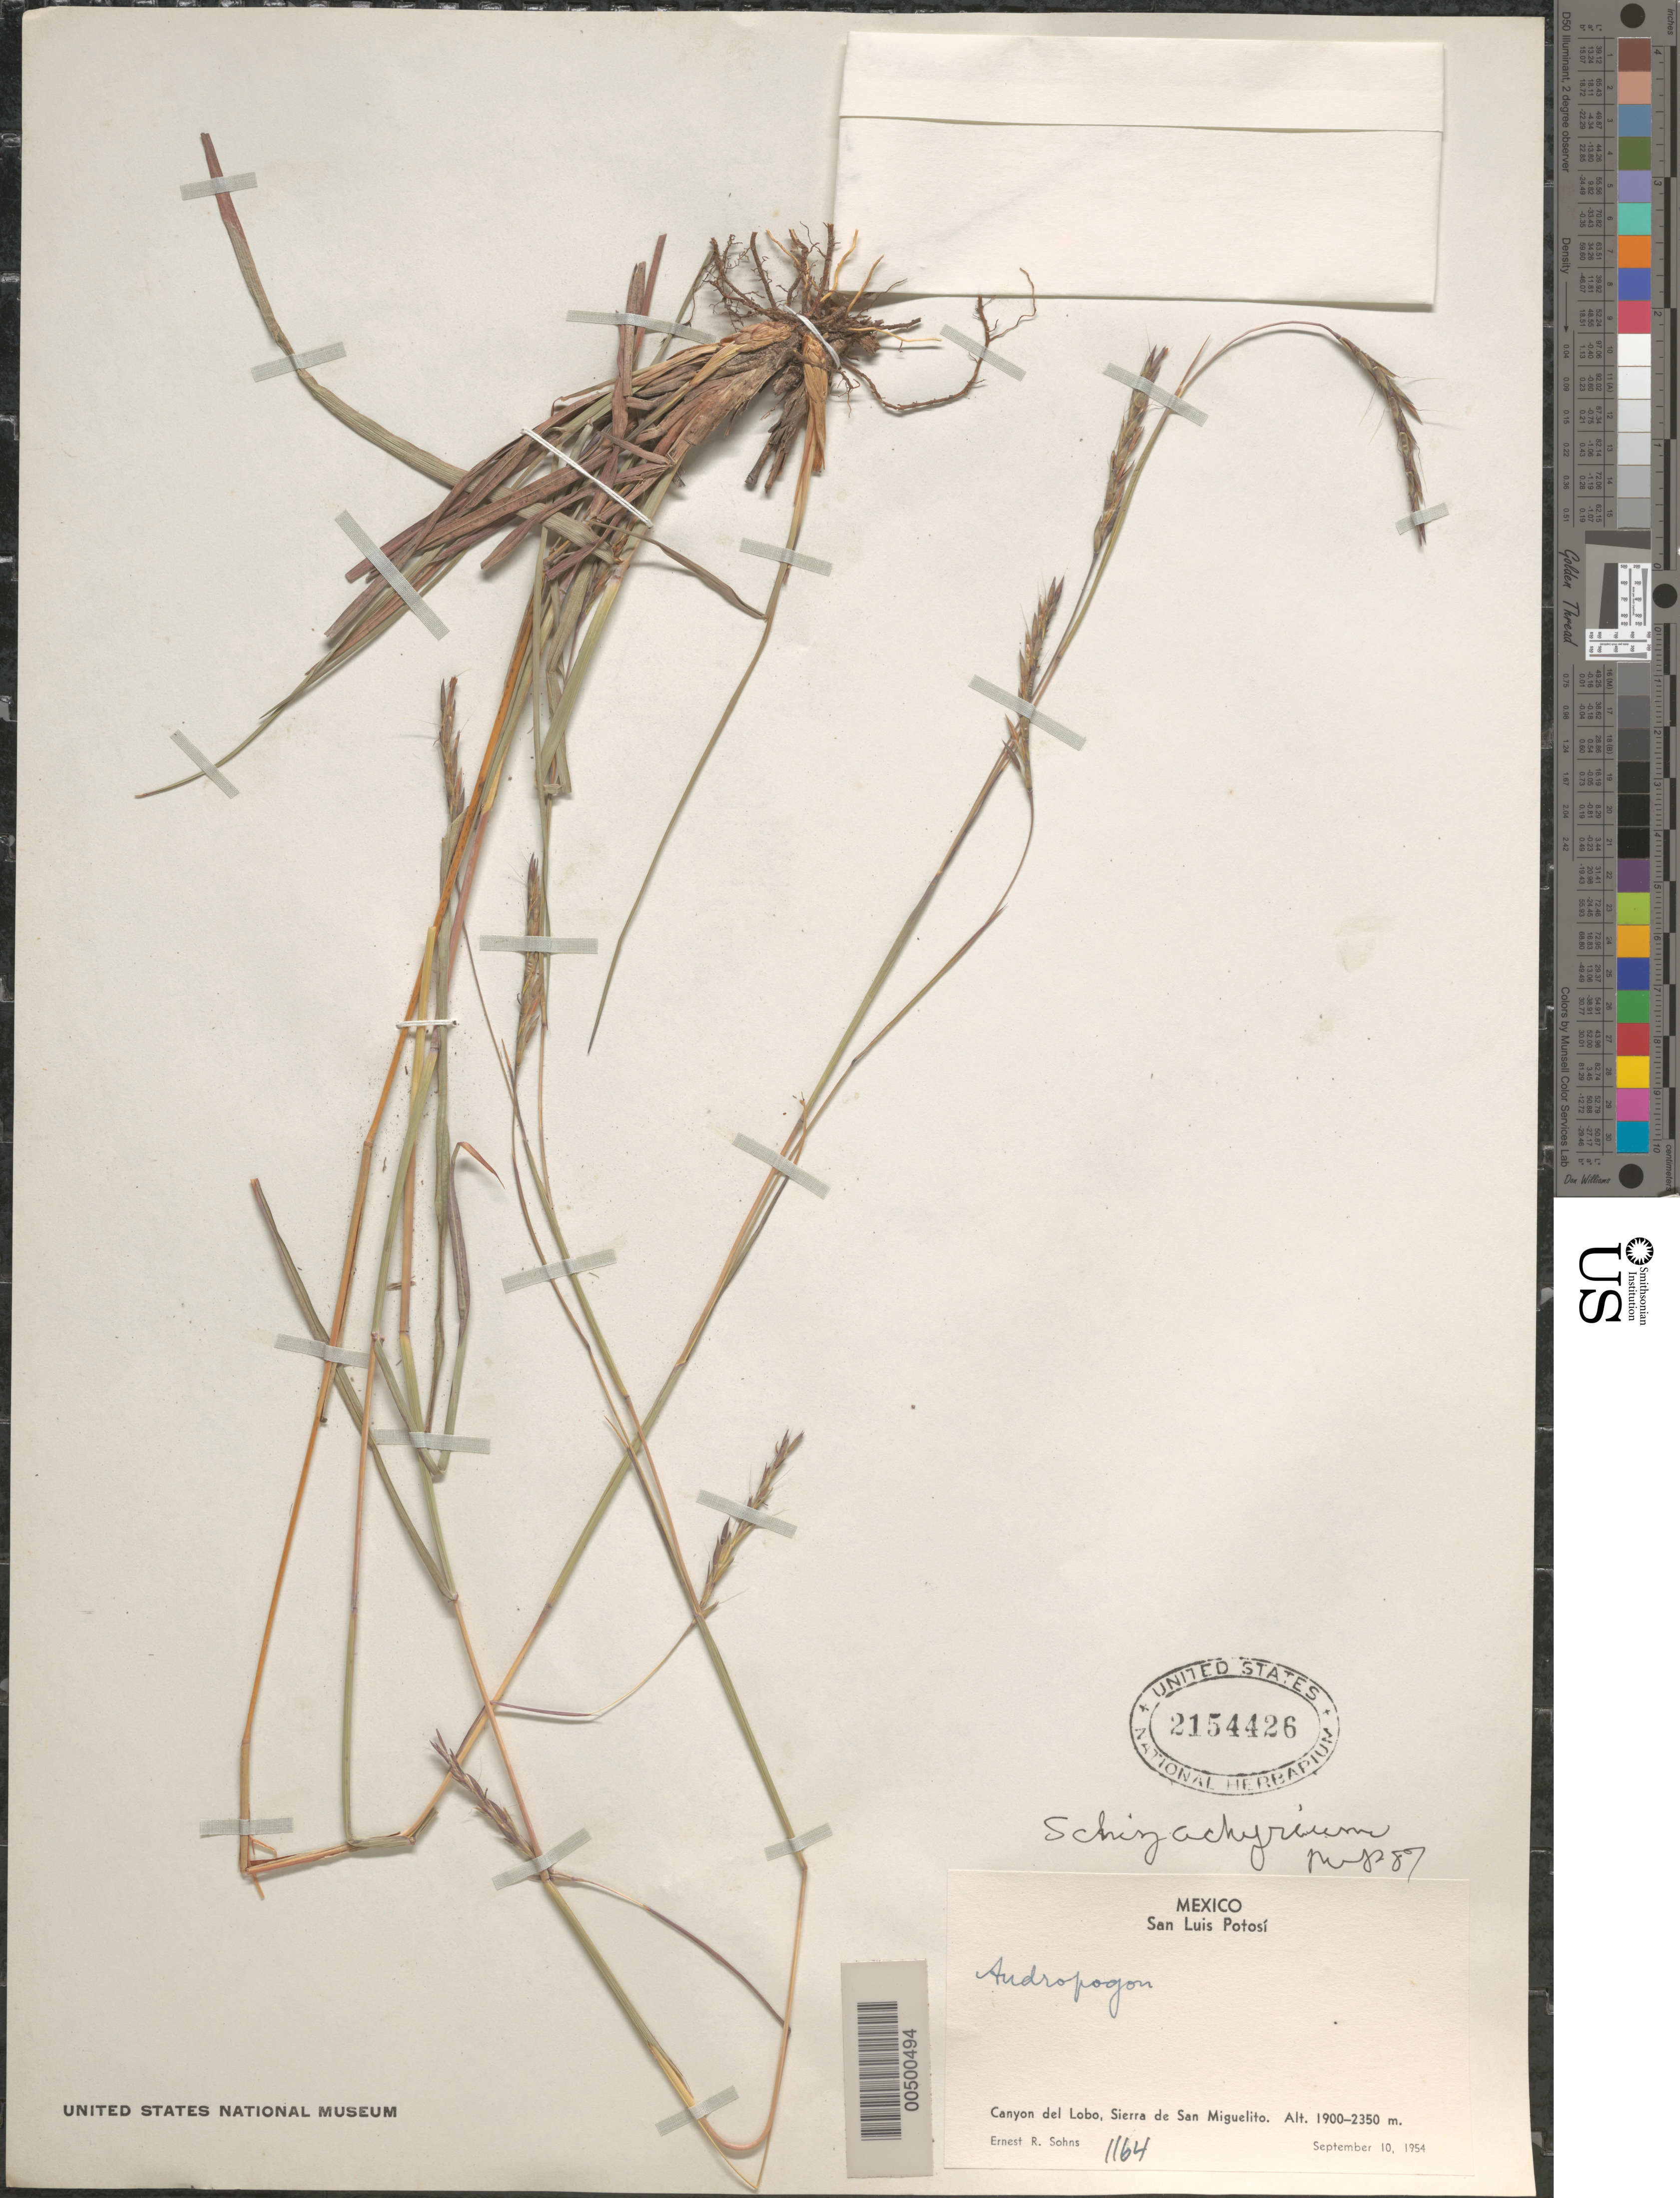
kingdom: Plantae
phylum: Tracheophyta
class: Liliopsida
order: Poales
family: Poaceae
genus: Schizachyrium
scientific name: Schizachyrium sp.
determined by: Pohl, R. W.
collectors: E. R. Sohns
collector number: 1164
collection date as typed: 10 Sep 1954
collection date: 1954-09-10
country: Mexico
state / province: San Luis Potosi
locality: Canyon del Lobo, Sierra de San Miguelito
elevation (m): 1900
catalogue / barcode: US 2154426